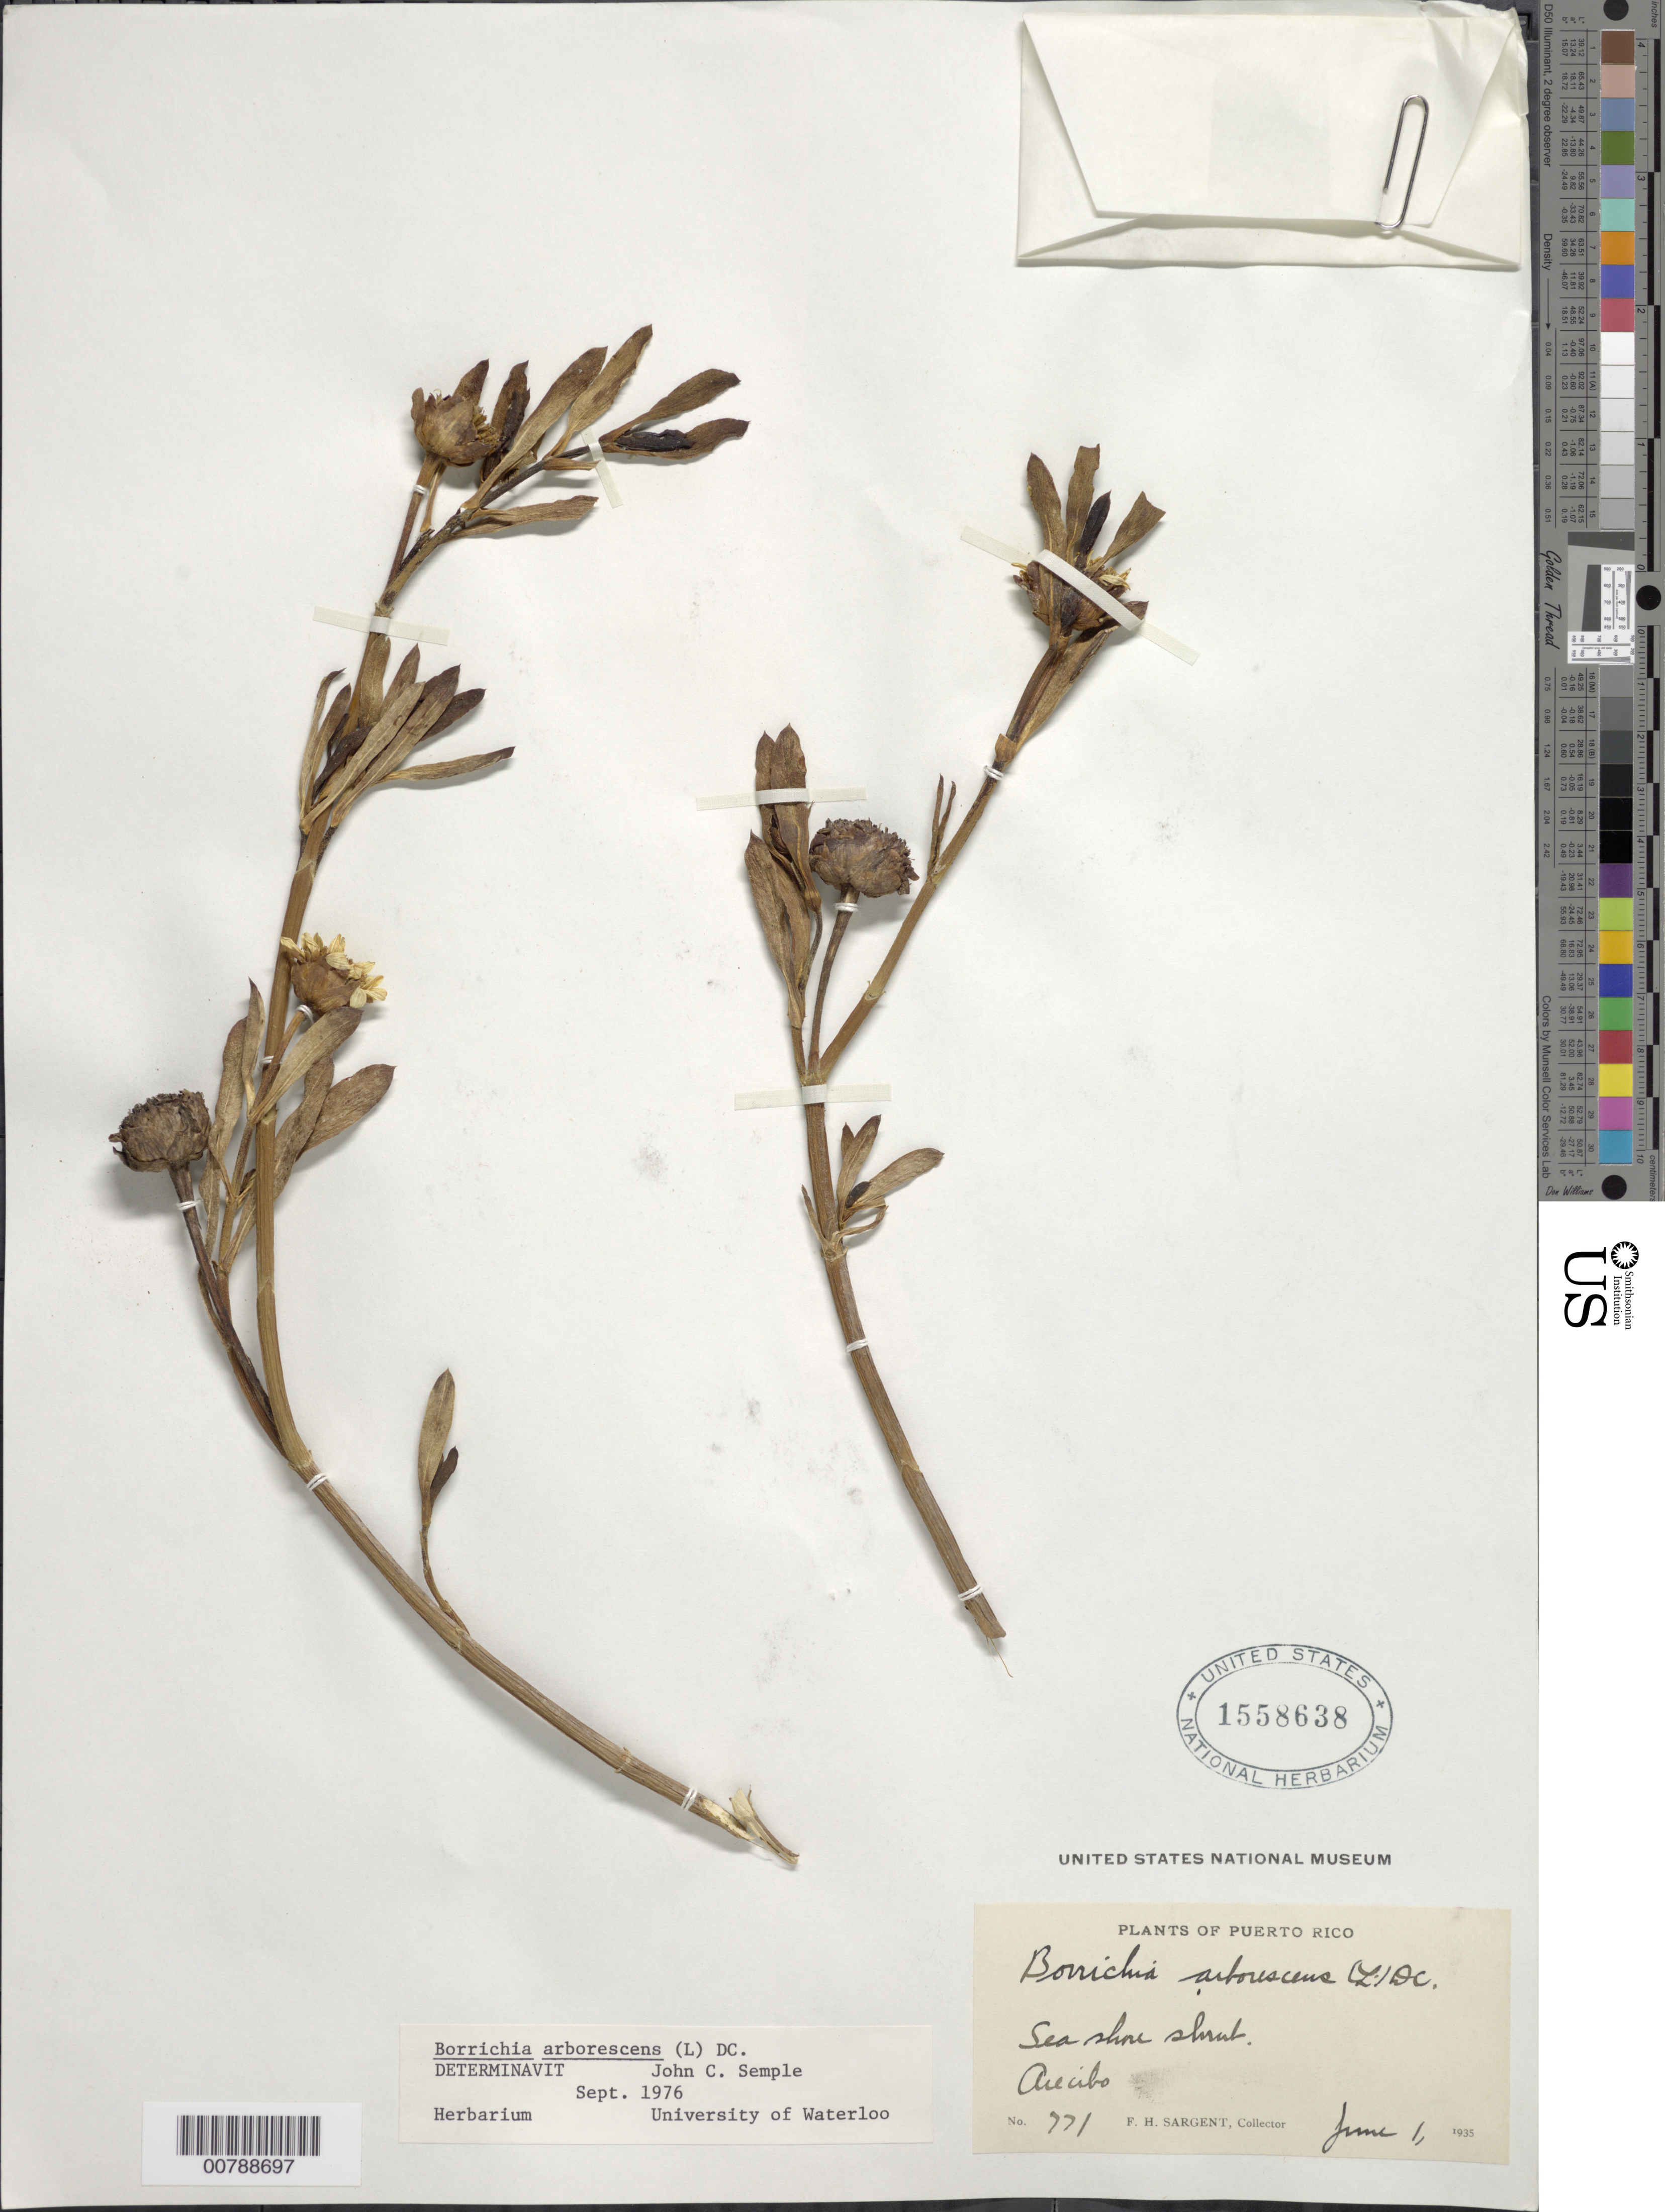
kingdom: Plantae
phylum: Tracheophyta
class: Magnoliopsida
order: Asterales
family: Asteraceae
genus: Borrichia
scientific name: Borrichia arborescens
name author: (L.) DC.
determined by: Semple, J. C.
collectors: F. H. Sargent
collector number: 771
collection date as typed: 01 Jun 1935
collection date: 1935-06-01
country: Puerto Rico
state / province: Arecibo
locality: Arecibo, sea shore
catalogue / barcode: US 1558638